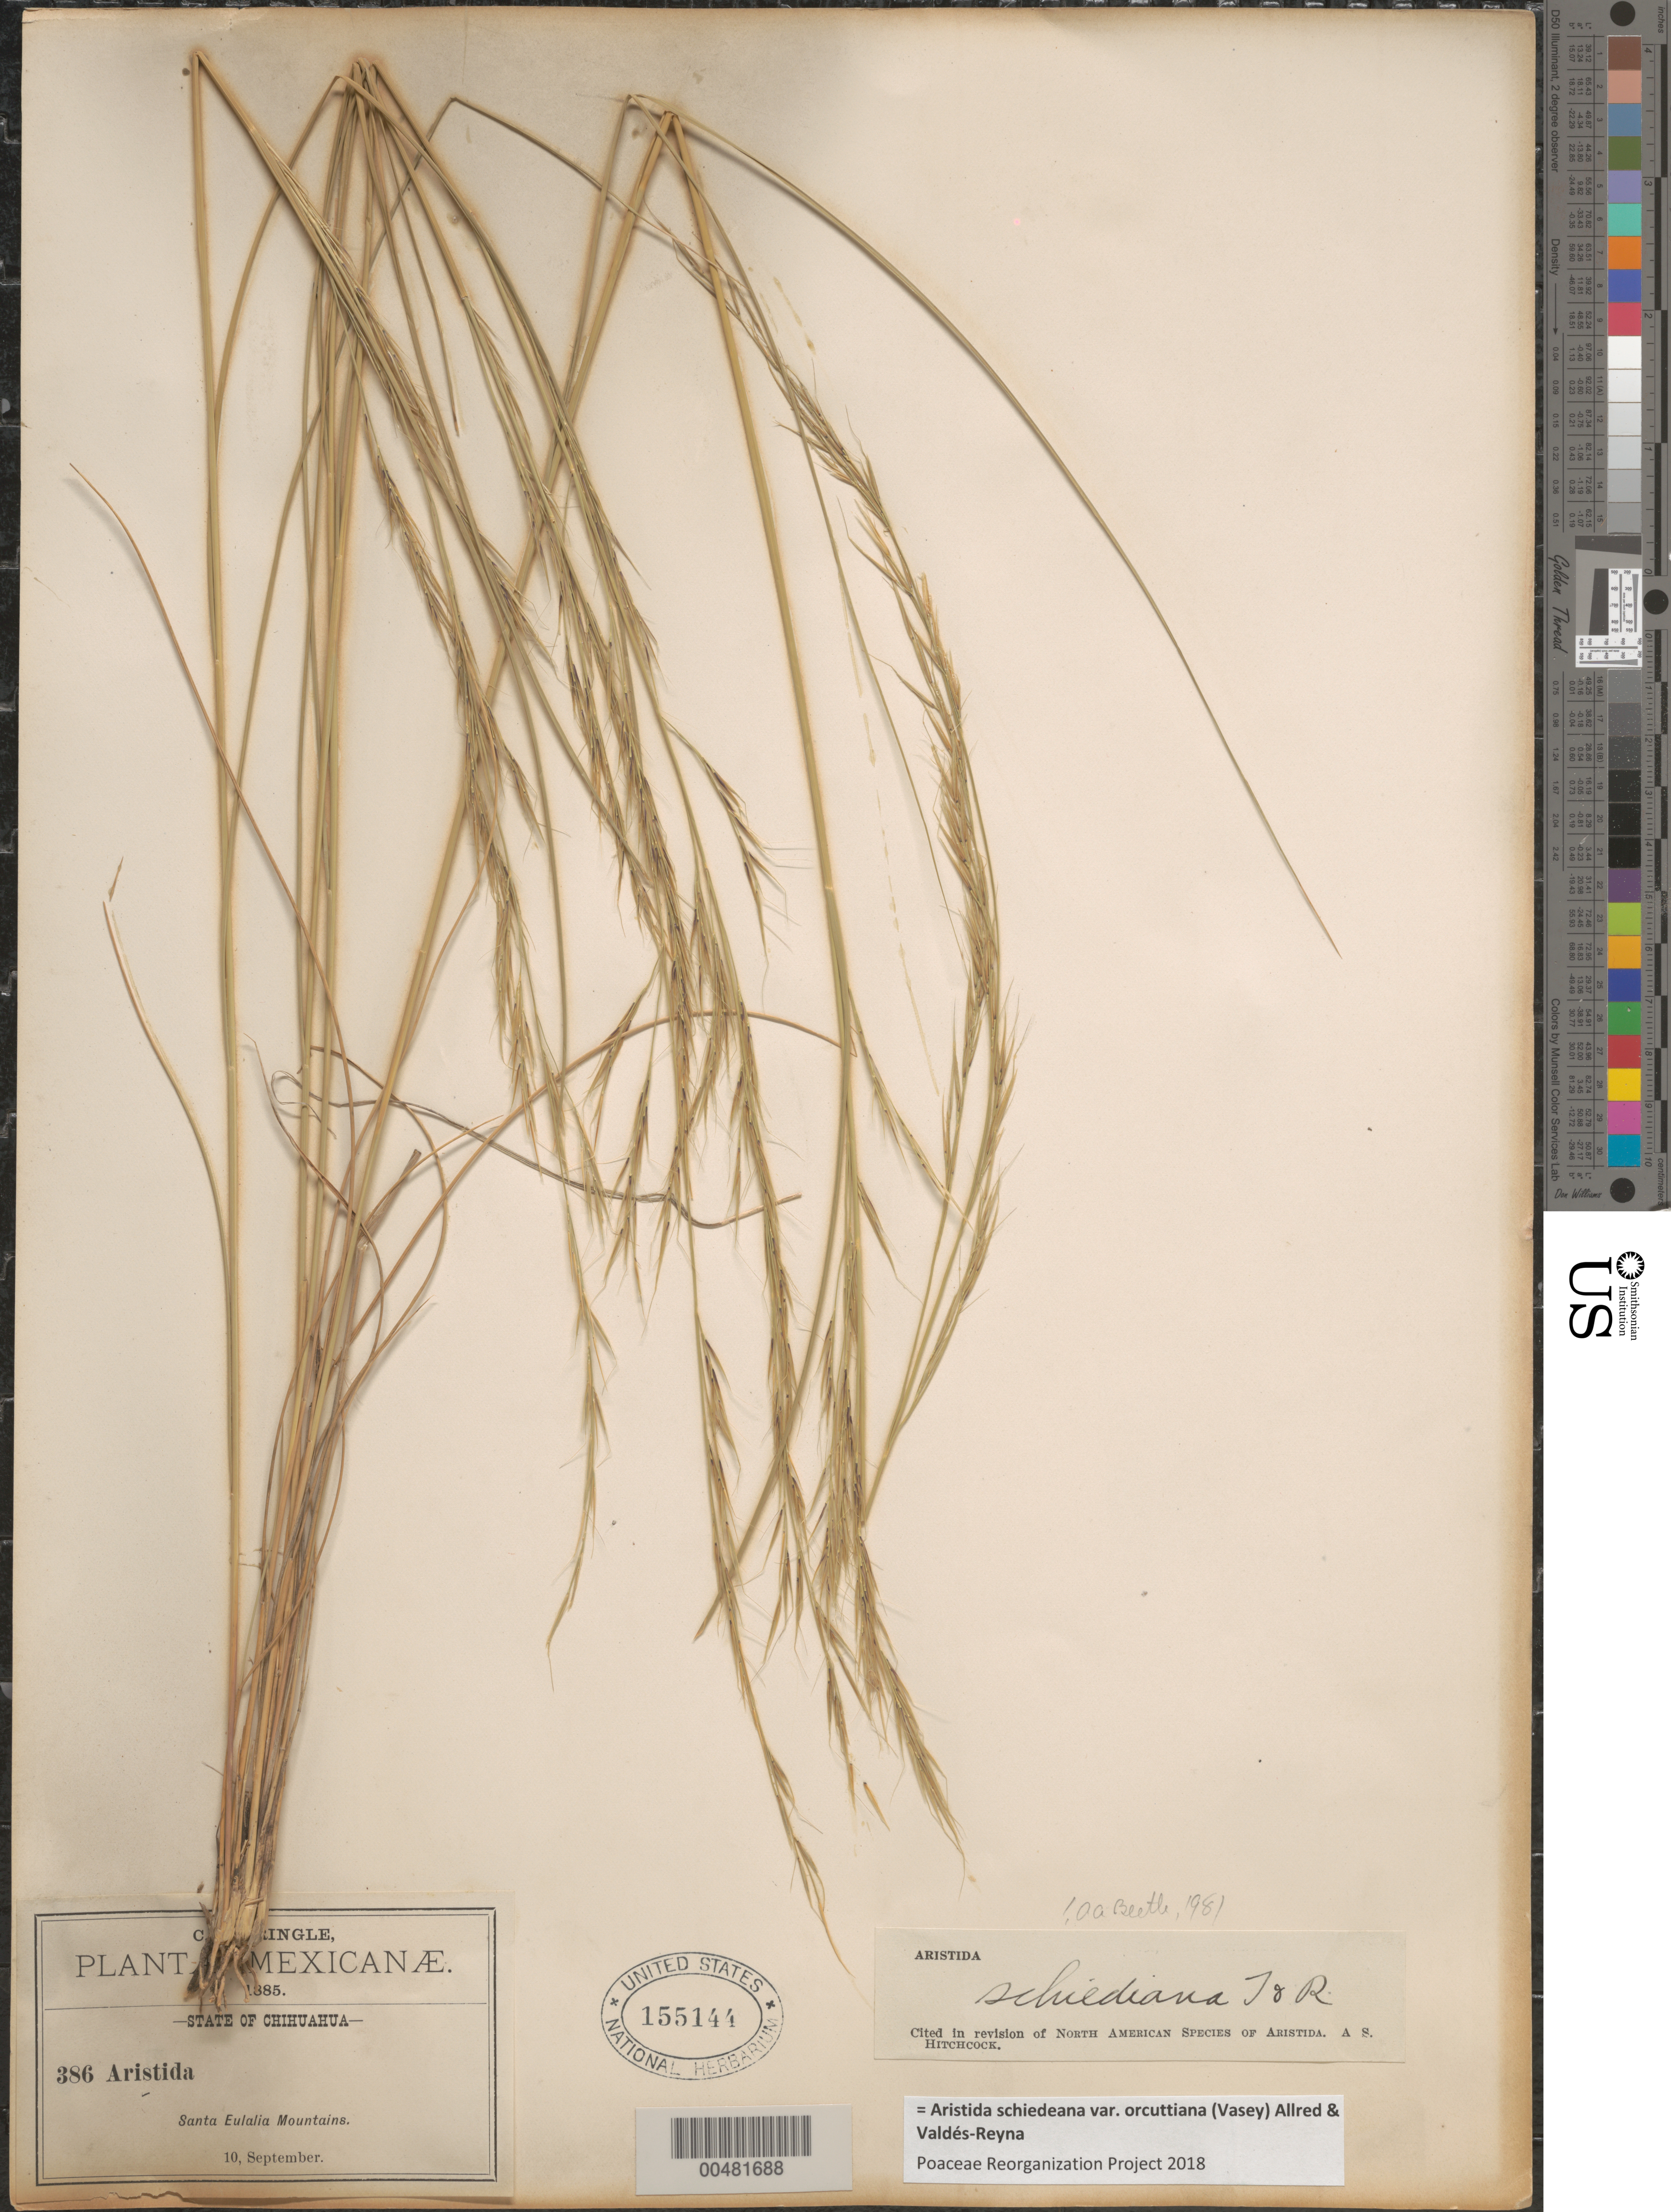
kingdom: Plantae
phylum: Tracheophyta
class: Liliopsida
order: Poales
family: Poaceae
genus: Aristida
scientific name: Aristida schiedeana var. orcuttiana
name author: (Vasey) Allred & Valdés-Reyna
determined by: Poaceae Reorganization Project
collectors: C. G. Pringle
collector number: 386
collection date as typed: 10 Sep 1885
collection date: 1885-09-10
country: Mexico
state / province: Chihuahua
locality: Santa Eulalia Mountains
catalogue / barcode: US 155144